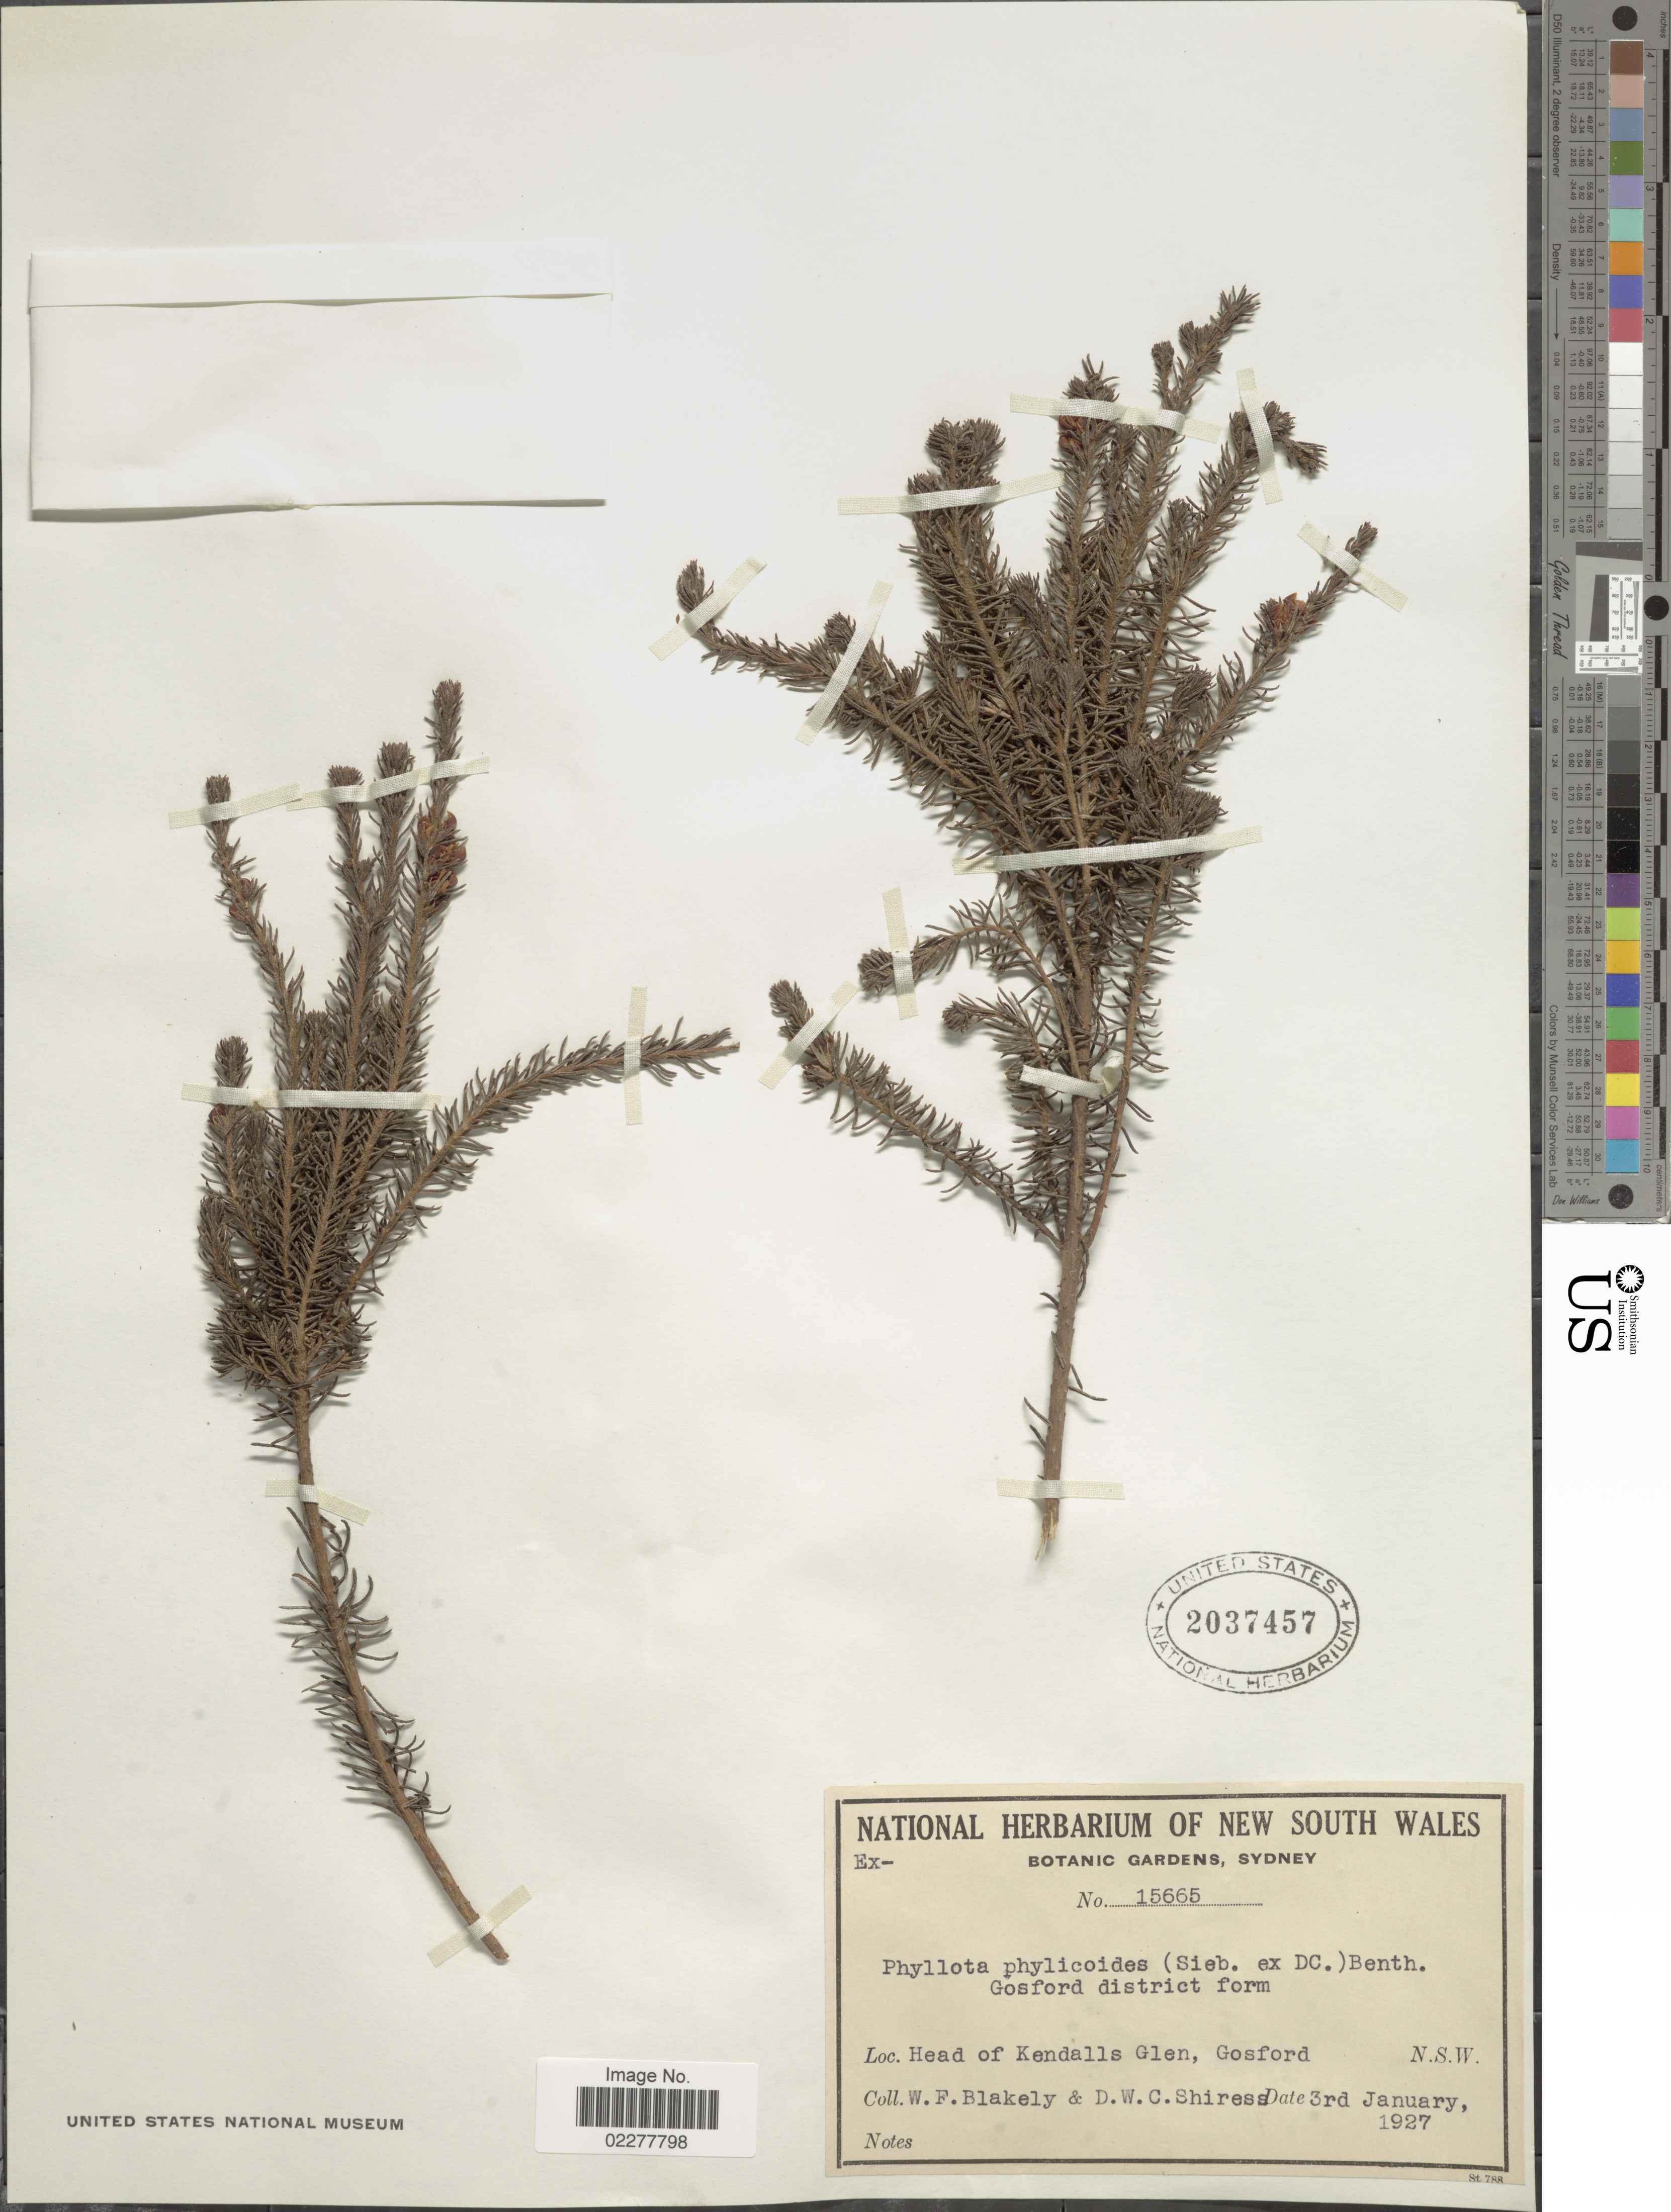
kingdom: Plantae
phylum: Tracheophyta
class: Magnoliopsida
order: Fabales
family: Fabaceae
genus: Phyllota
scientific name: Phyllota phylicoides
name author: Benth.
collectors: W. Blakely & D. Shires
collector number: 15665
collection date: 1927-01-03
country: Australia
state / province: New South Wales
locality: Head of Kendalls Glen, Gosford. N.S.W.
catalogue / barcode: US 2037457